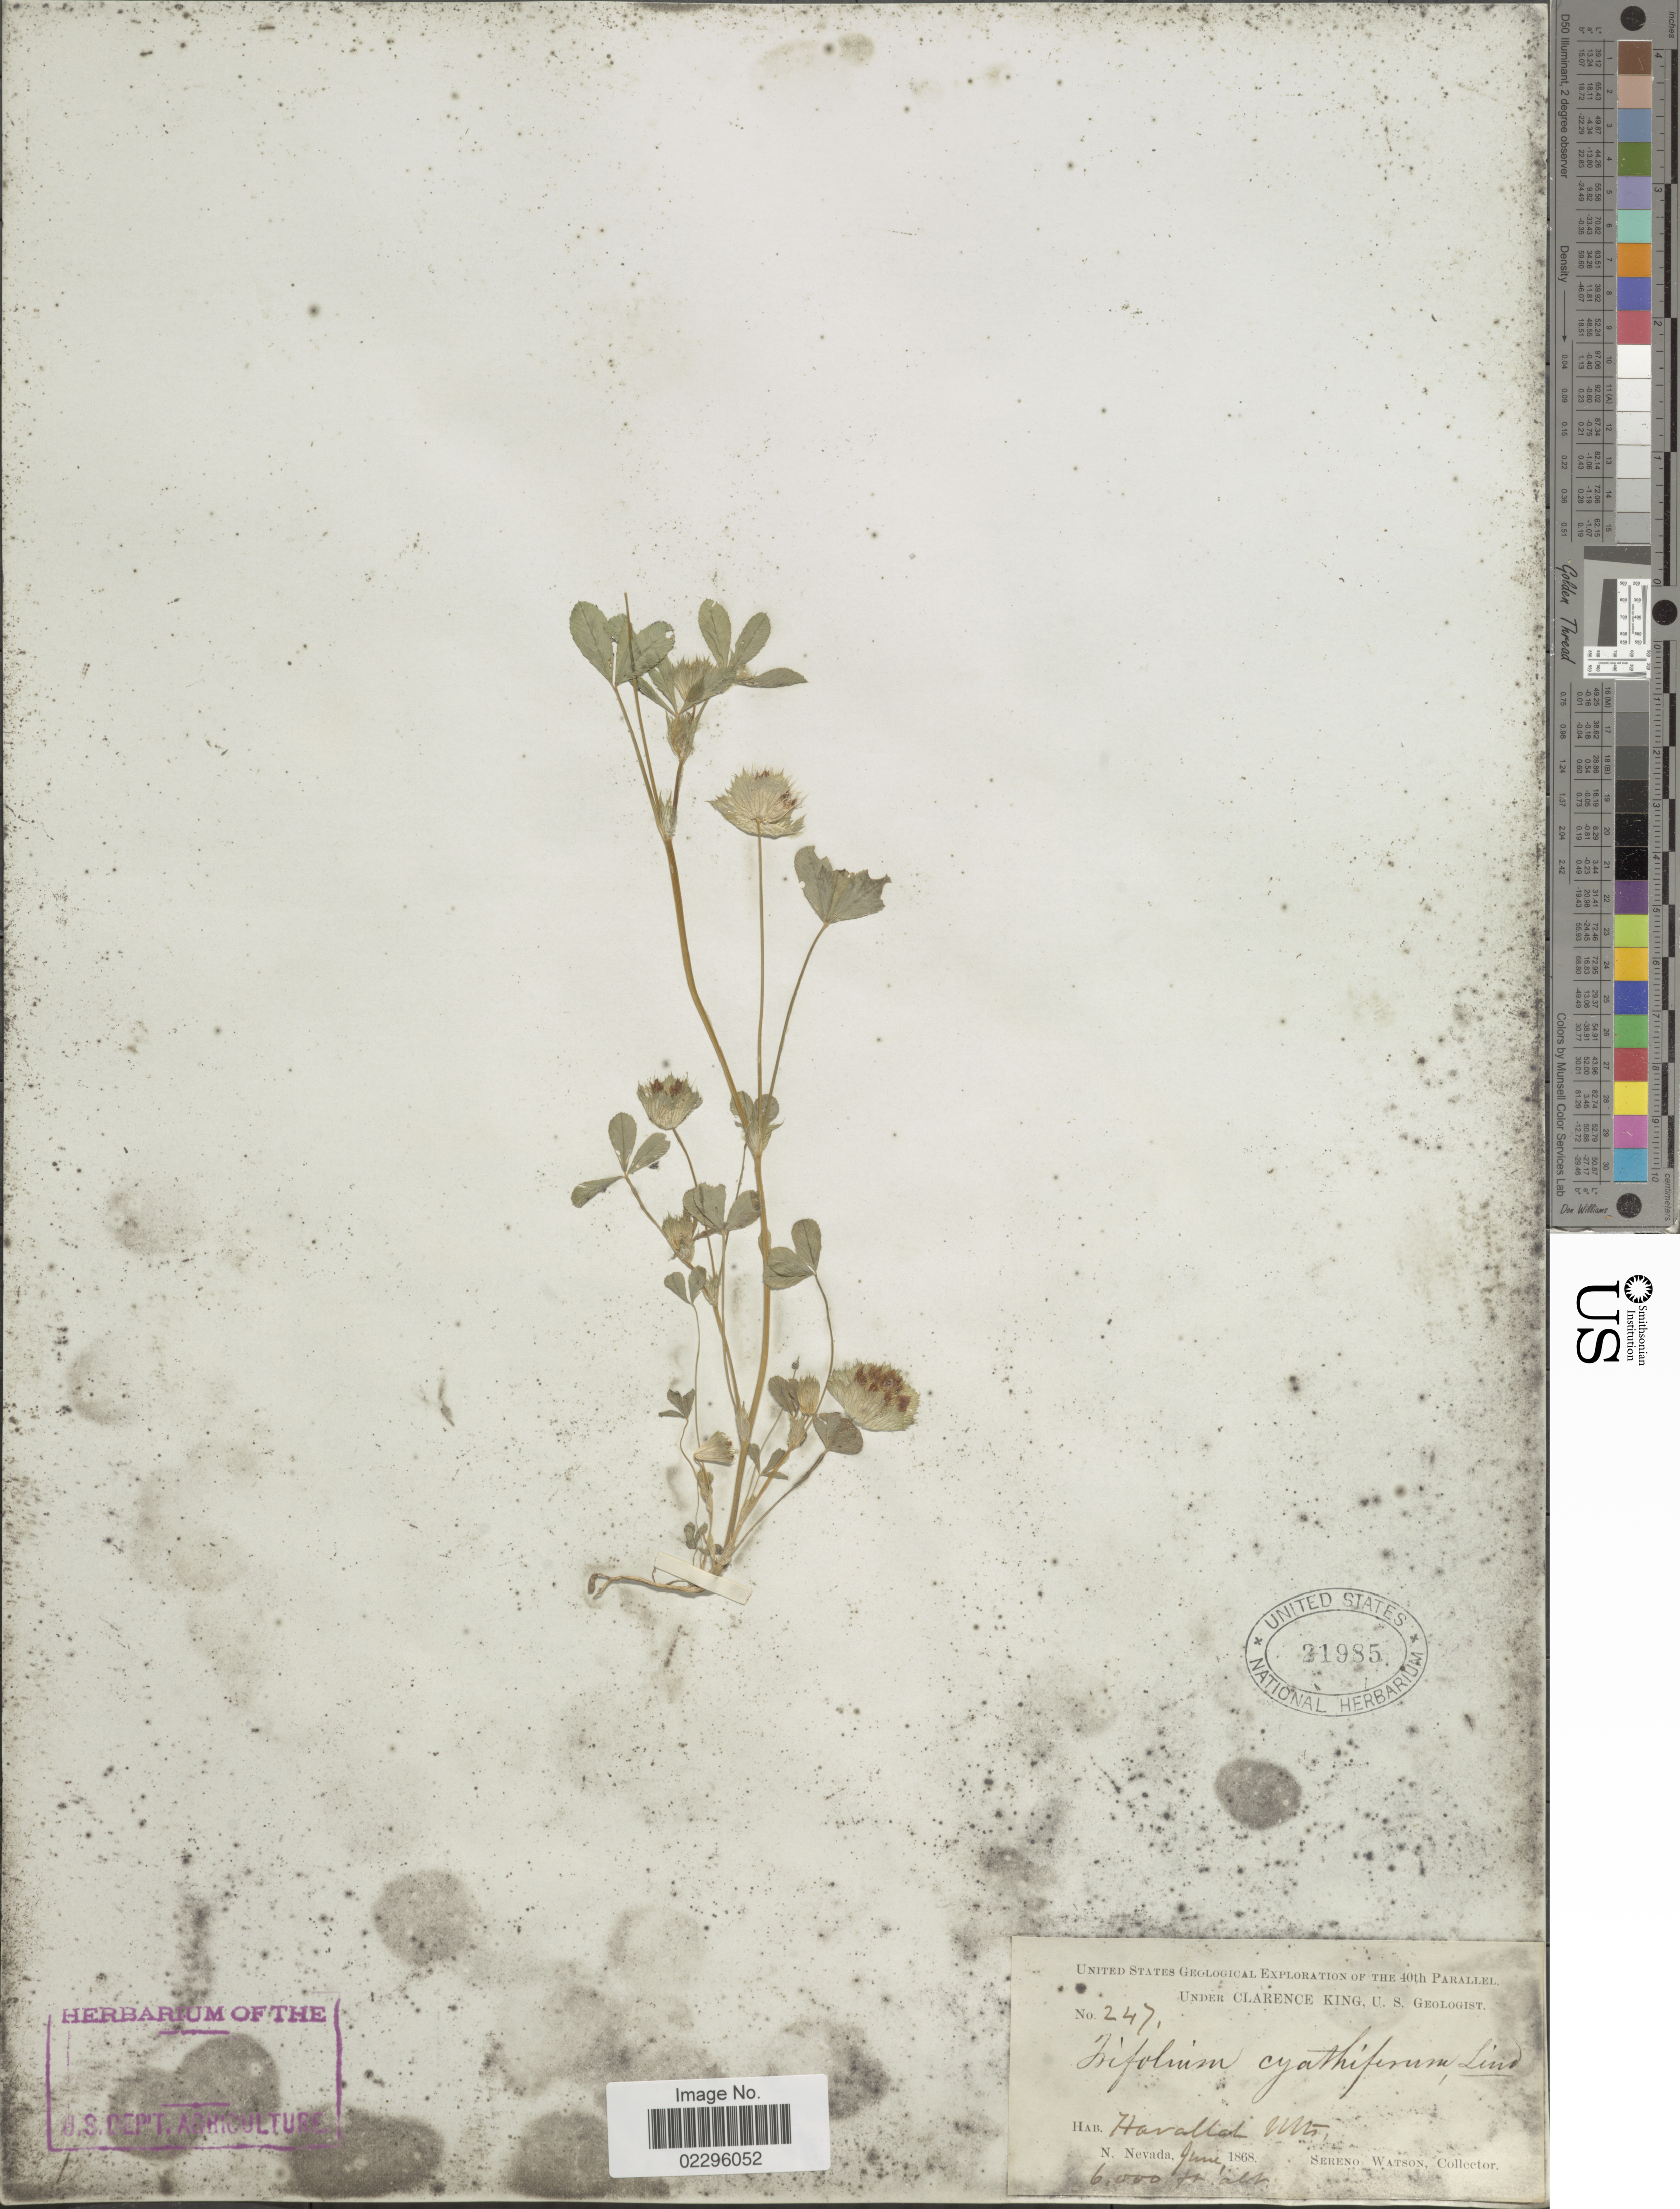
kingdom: Plantae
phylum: Tracheophyta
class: Magnoliopsida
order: Fabales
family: Fabaceae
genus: Trifolium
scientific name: Trifolium cyathiferum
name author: Lindl.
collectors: S. Watson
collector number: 247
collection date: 1868-06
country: United States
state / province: Nevada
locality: Harallal Mts. N. Nevada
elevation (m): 1829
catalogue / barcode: US 21985